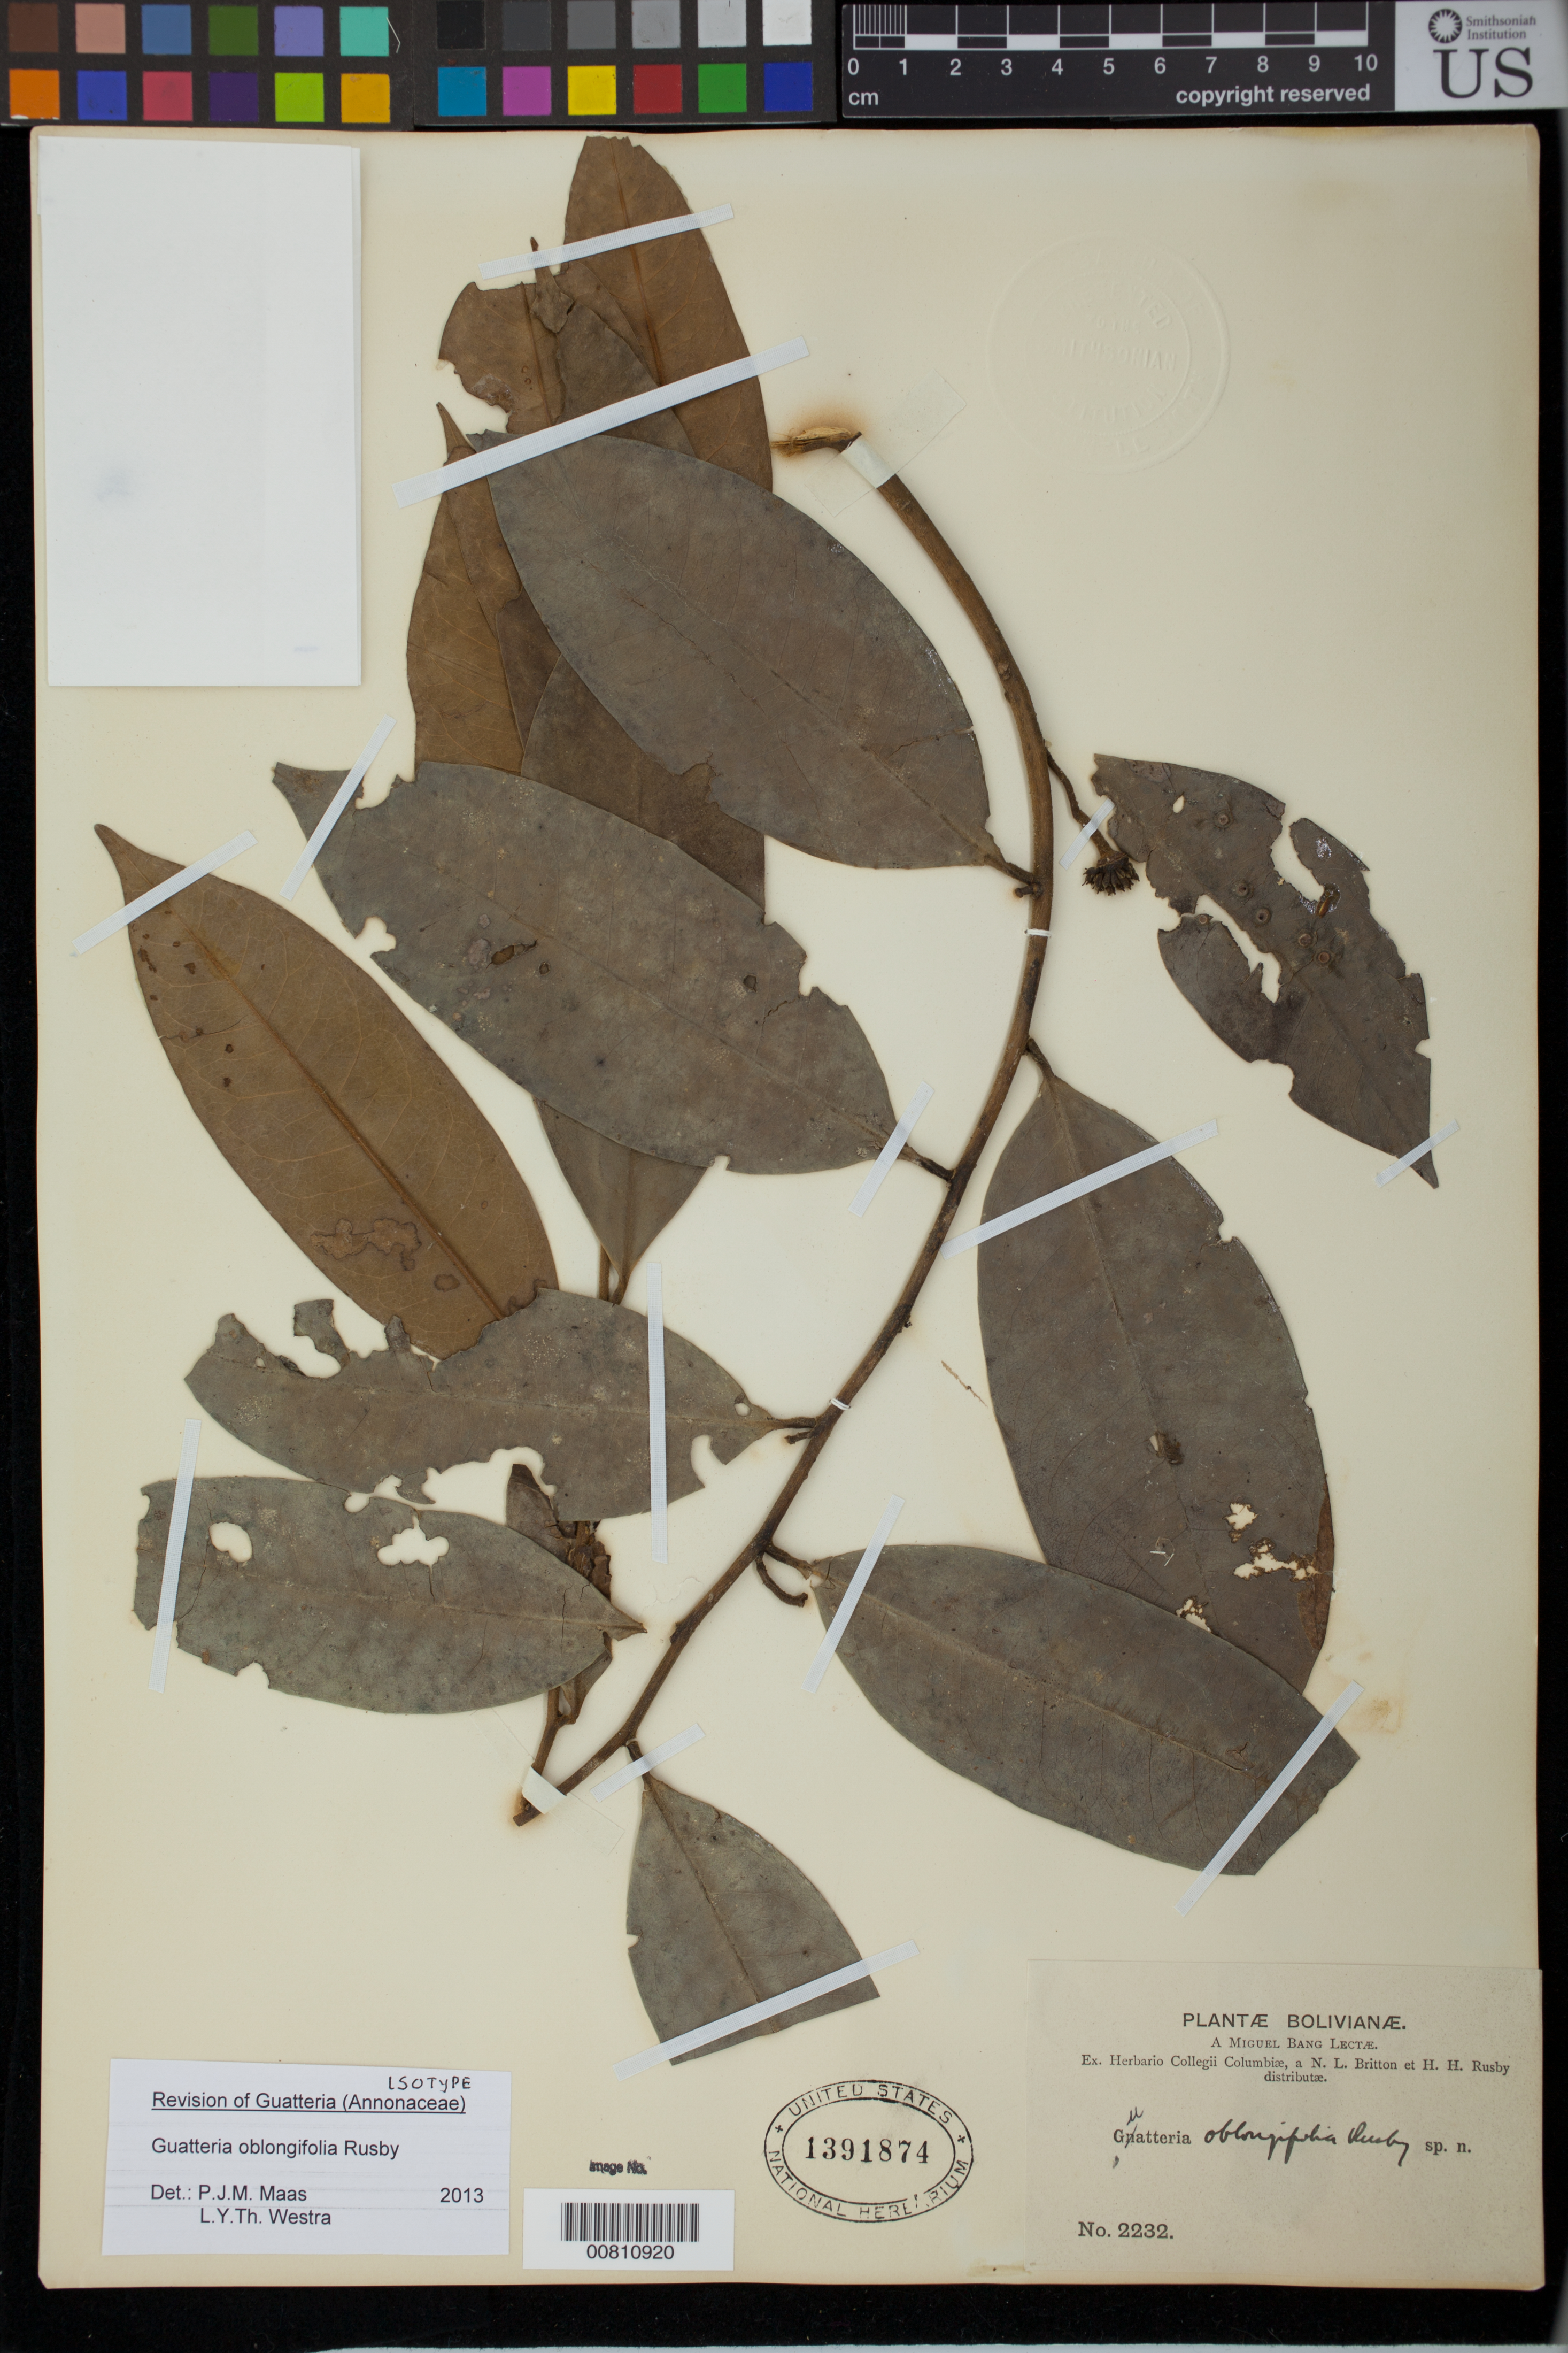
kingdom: Plantae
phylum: Tracheophyta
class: Magnoliopsida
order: Magnoliales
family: Annonaceae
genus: Guatteria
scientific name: Guatteria oblongifolia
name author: Rusby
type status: Isotype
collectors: M. Bang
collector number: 2232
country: Bolivia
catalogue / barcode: US 1391874